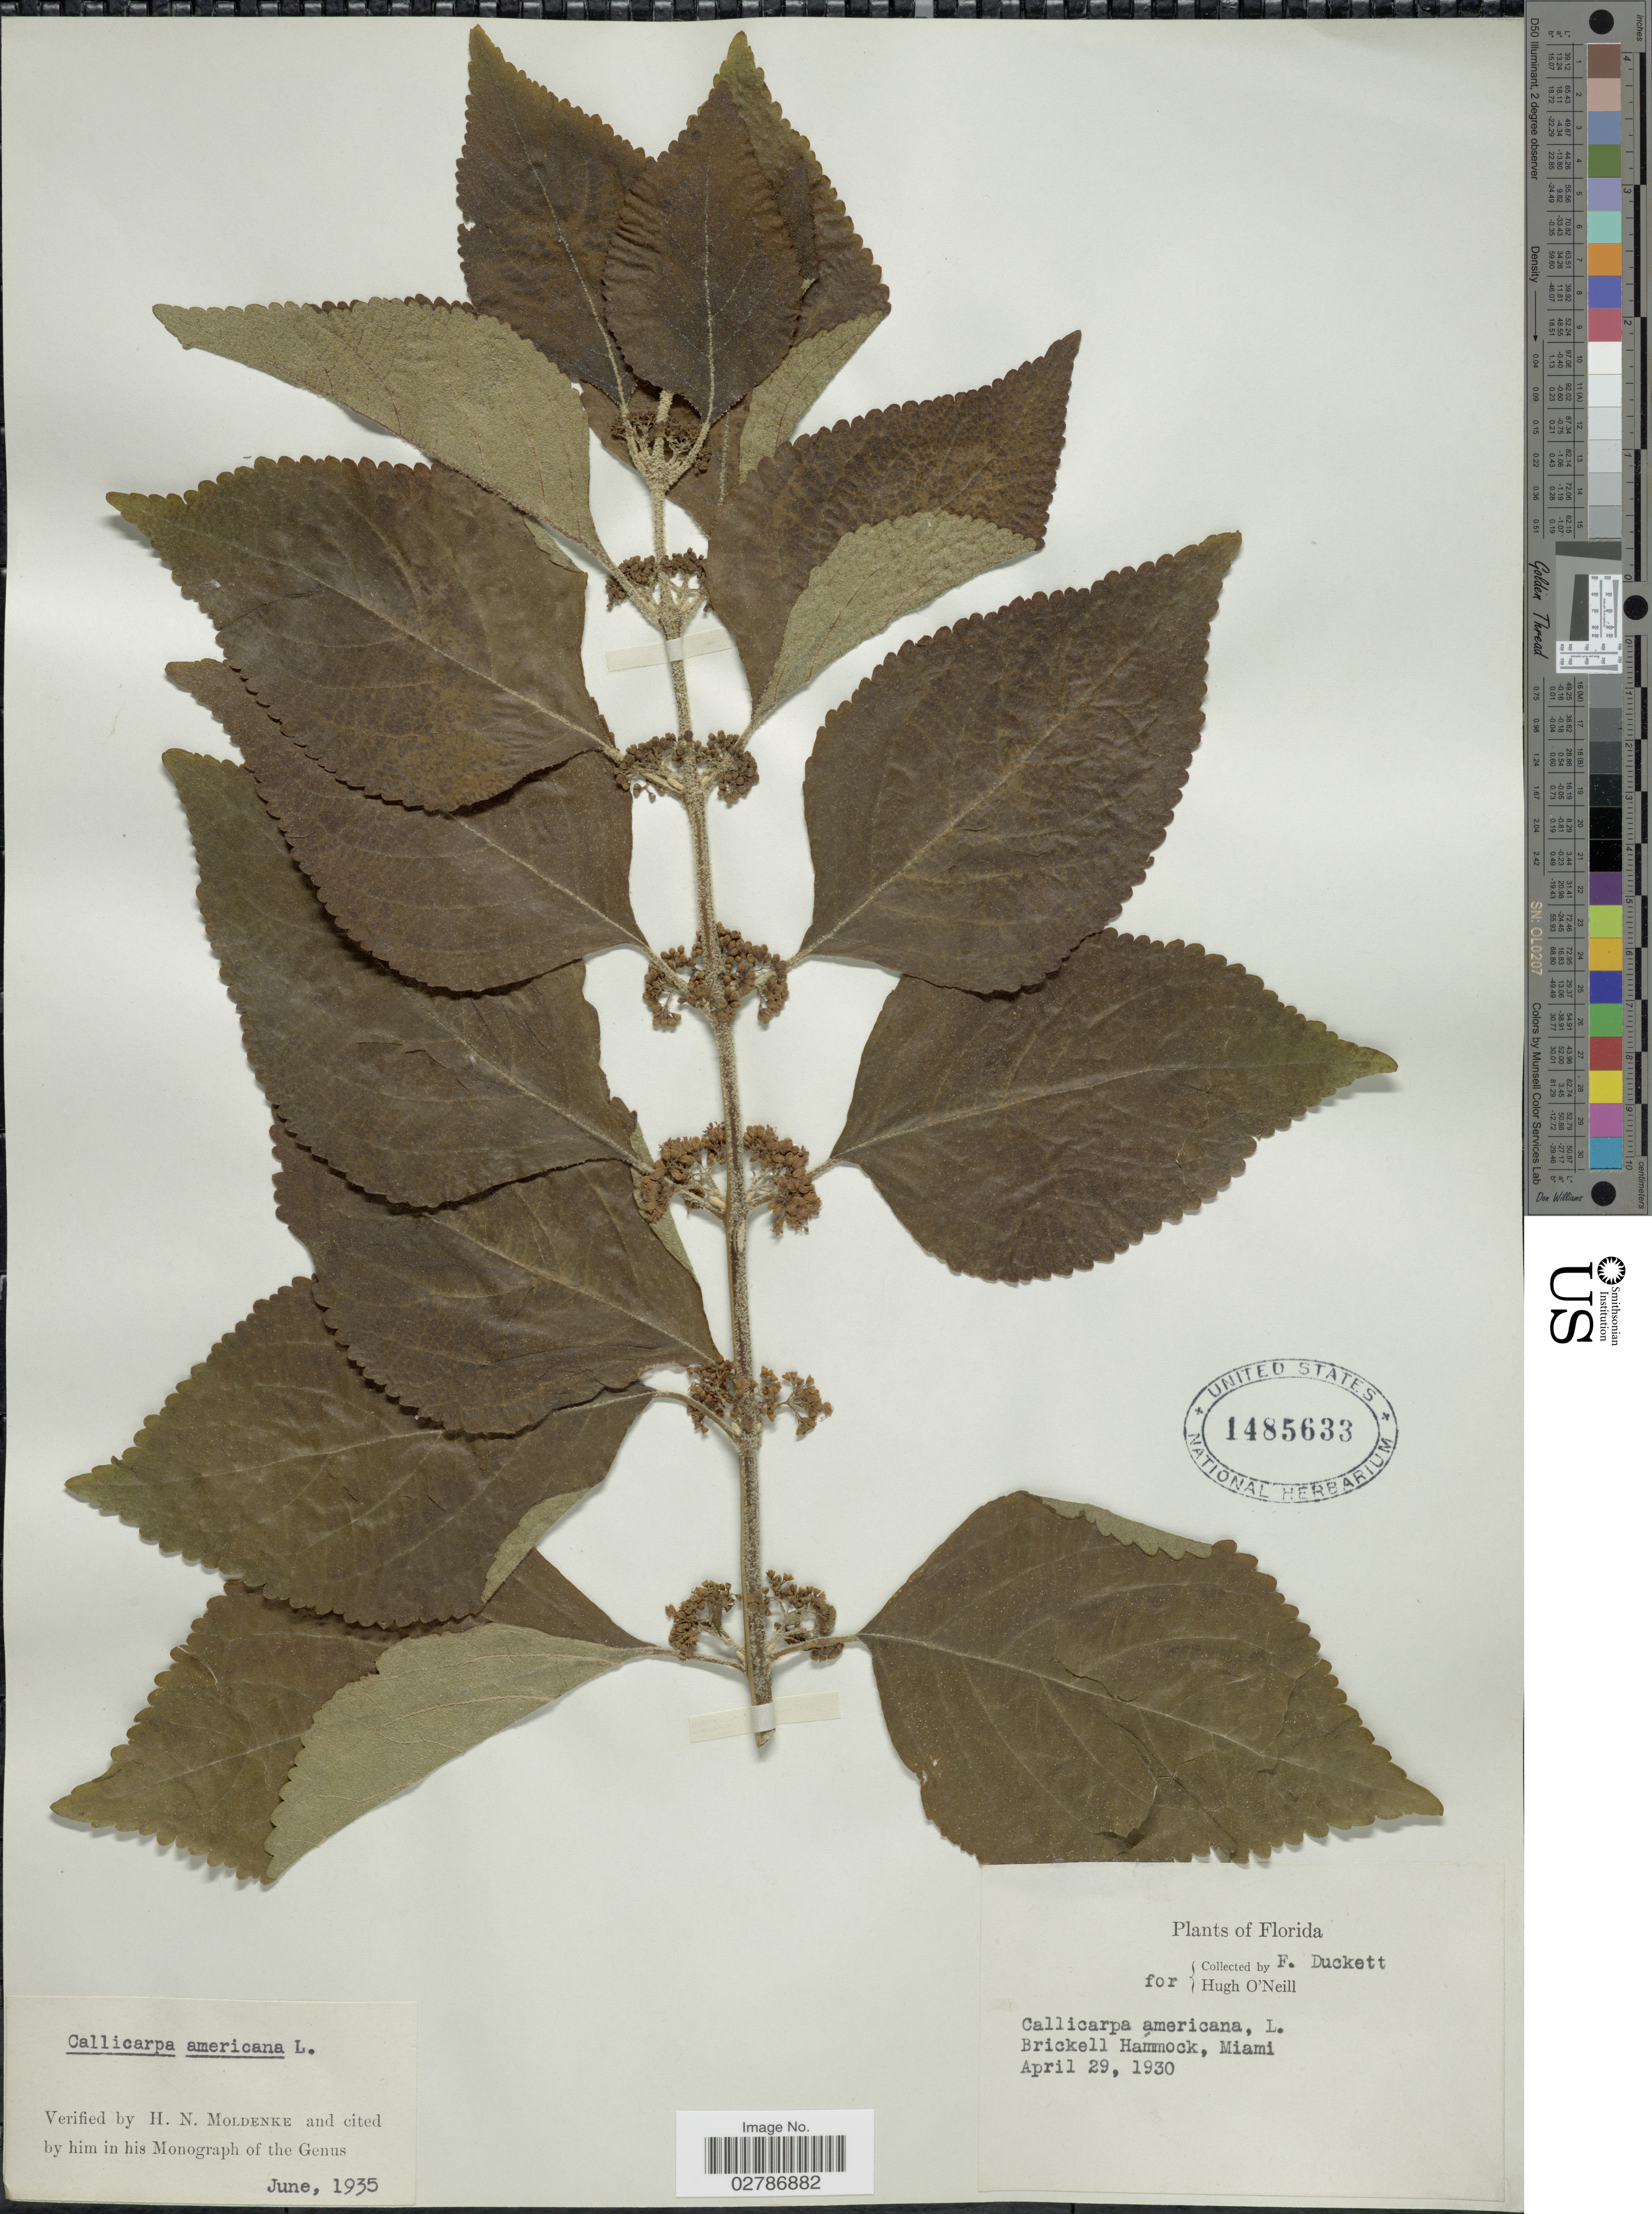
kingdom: Plantae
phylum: Tracheophyta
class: Magnoliopsida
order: Lamiales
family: Lamiaceae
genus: Callicarpa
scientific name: Callicarpa americana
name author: L.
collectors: F. Duckett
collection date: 1930-04-29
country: United States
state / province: Florida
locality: Brickell Hammock, Miami.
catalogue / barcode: US 1485633